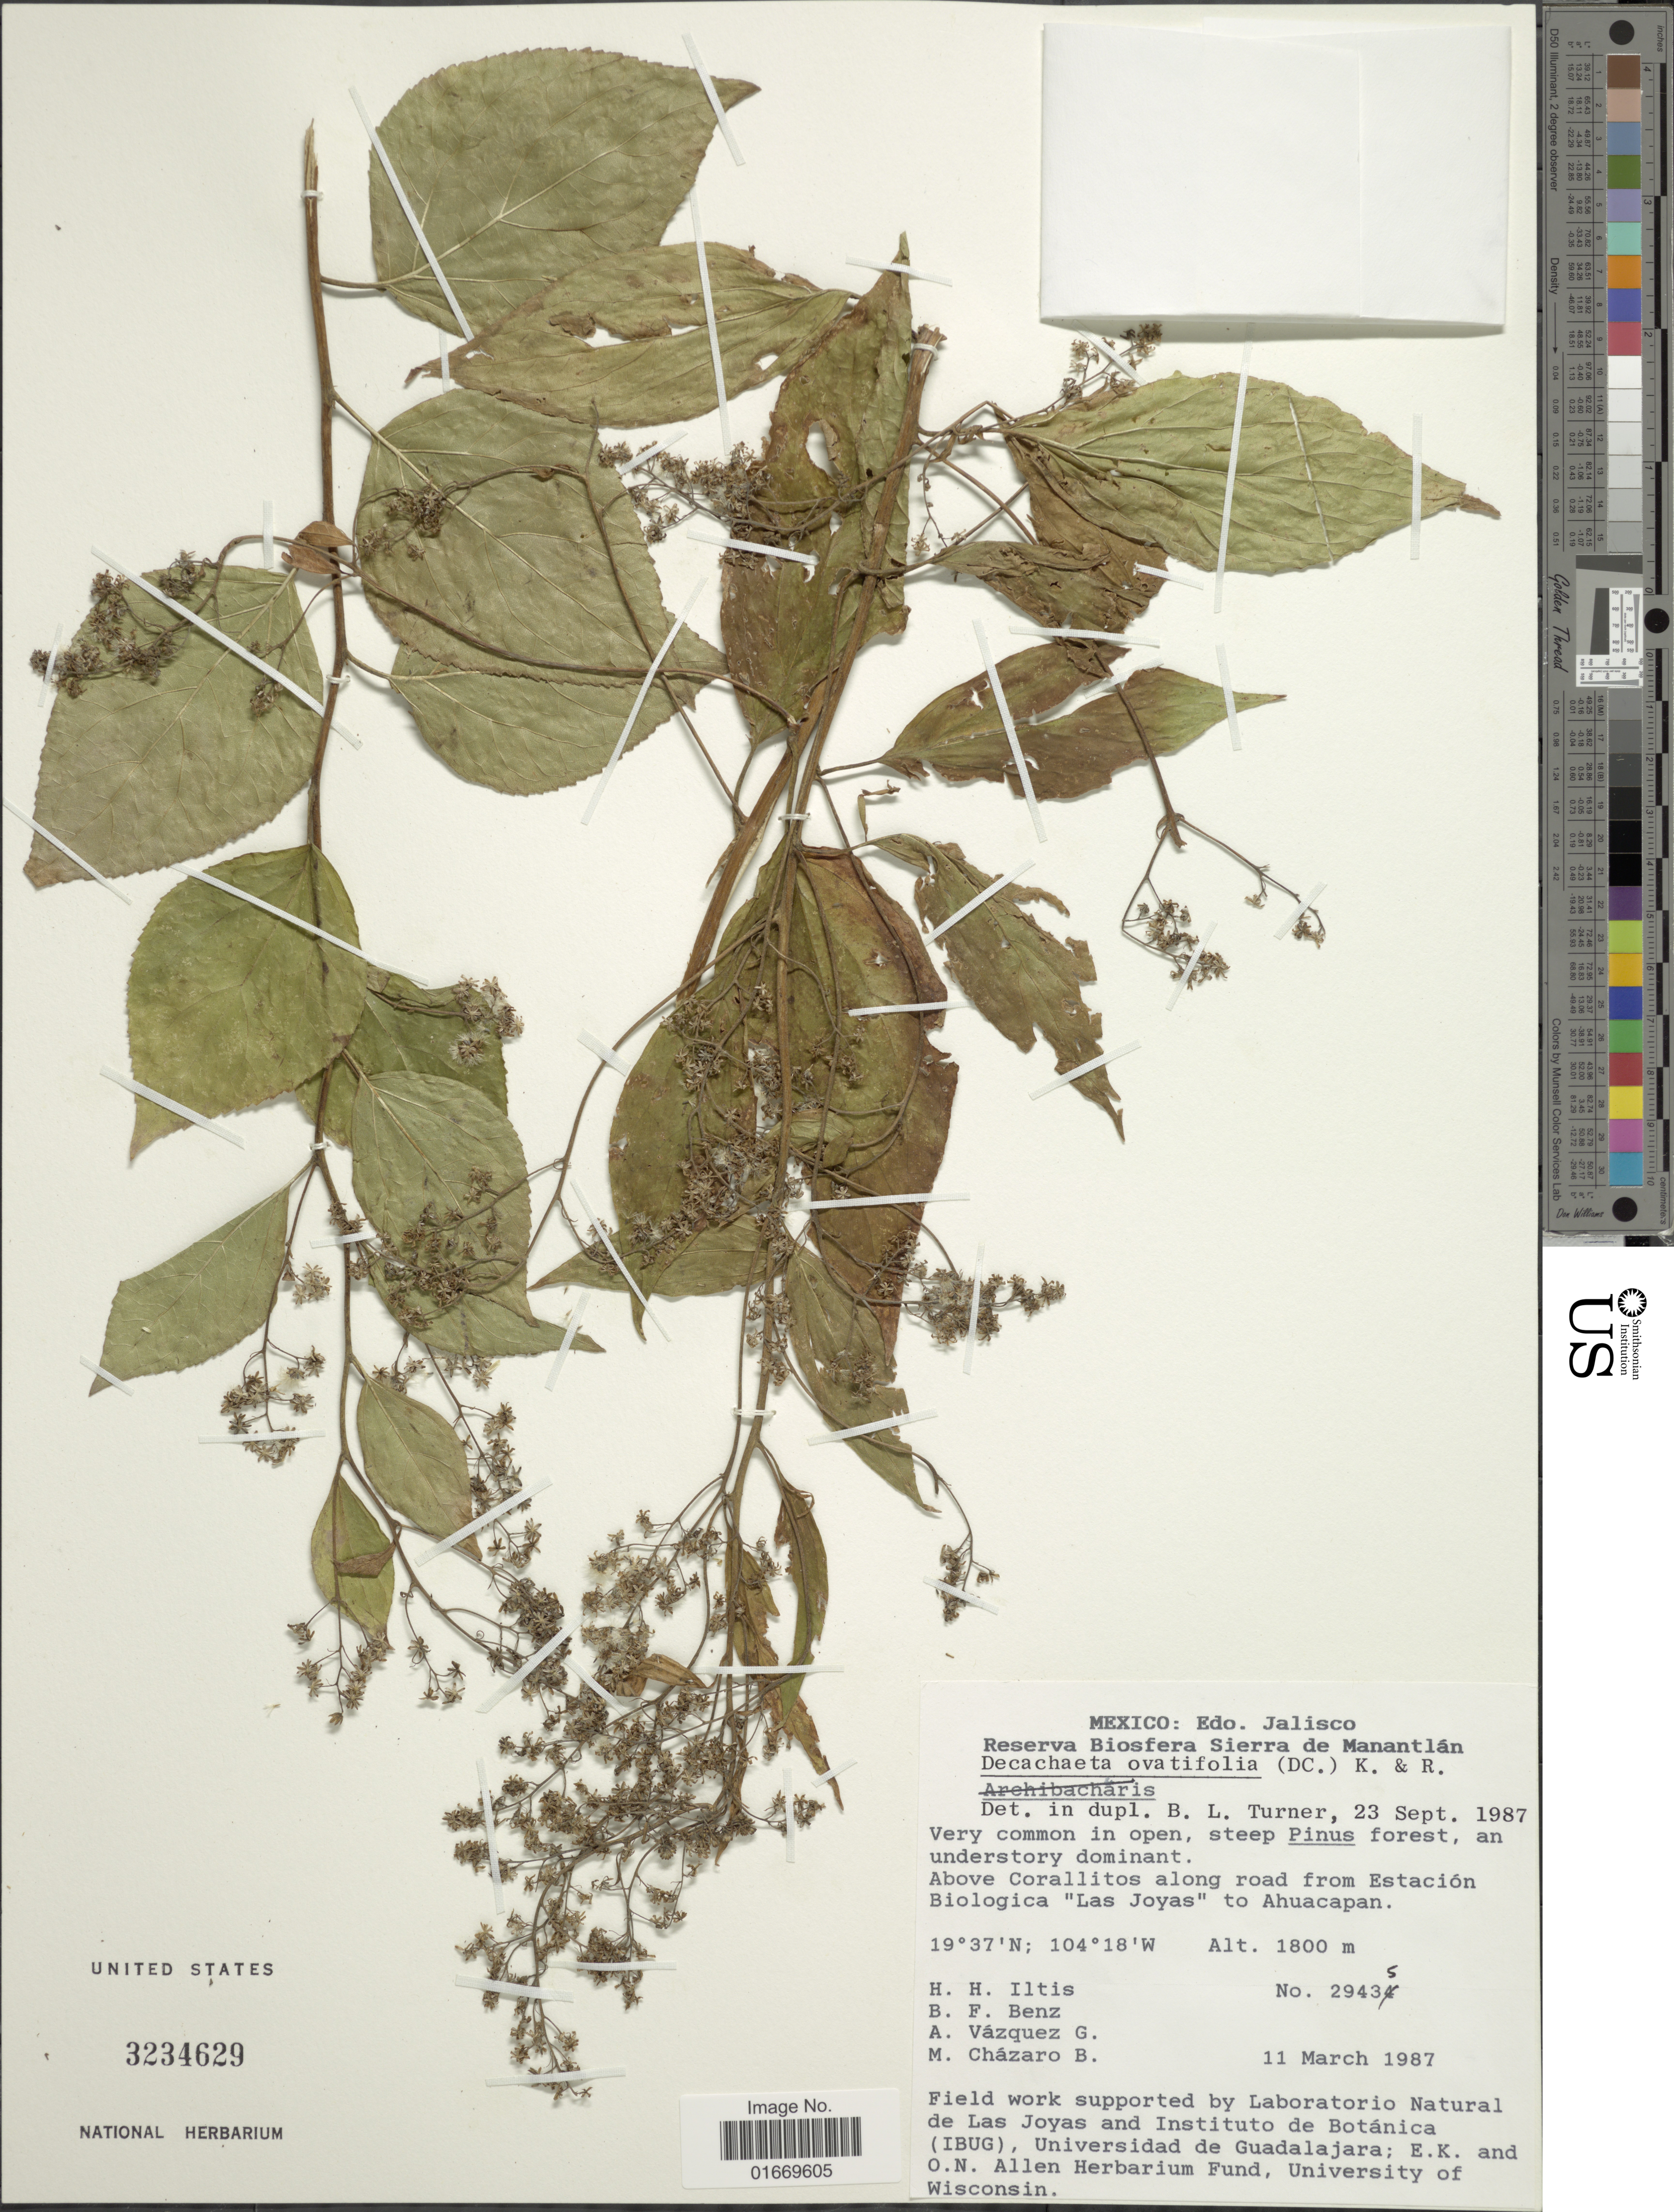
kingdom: Plantae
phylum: Tracheophyta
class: Magnoliopsida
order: Asterales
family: Asteraceae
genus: Decachaeta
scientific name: Decachaeta ovatifolia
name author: (DC.) R.M. King & H. Rob.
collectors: H. H. Iltis, B. F. Benz, J. A. Vázquez G. & M. de J. Cházaro Basáñoez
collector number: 29435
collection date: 1987-03-11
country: Mexico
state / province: Jalisco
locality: Mexico. Edo. Jalisco. Above Corallitos along road from Estacion Biologica "Las Joyas"to Ahuacapan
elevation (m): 1800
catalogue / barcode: US 3234629